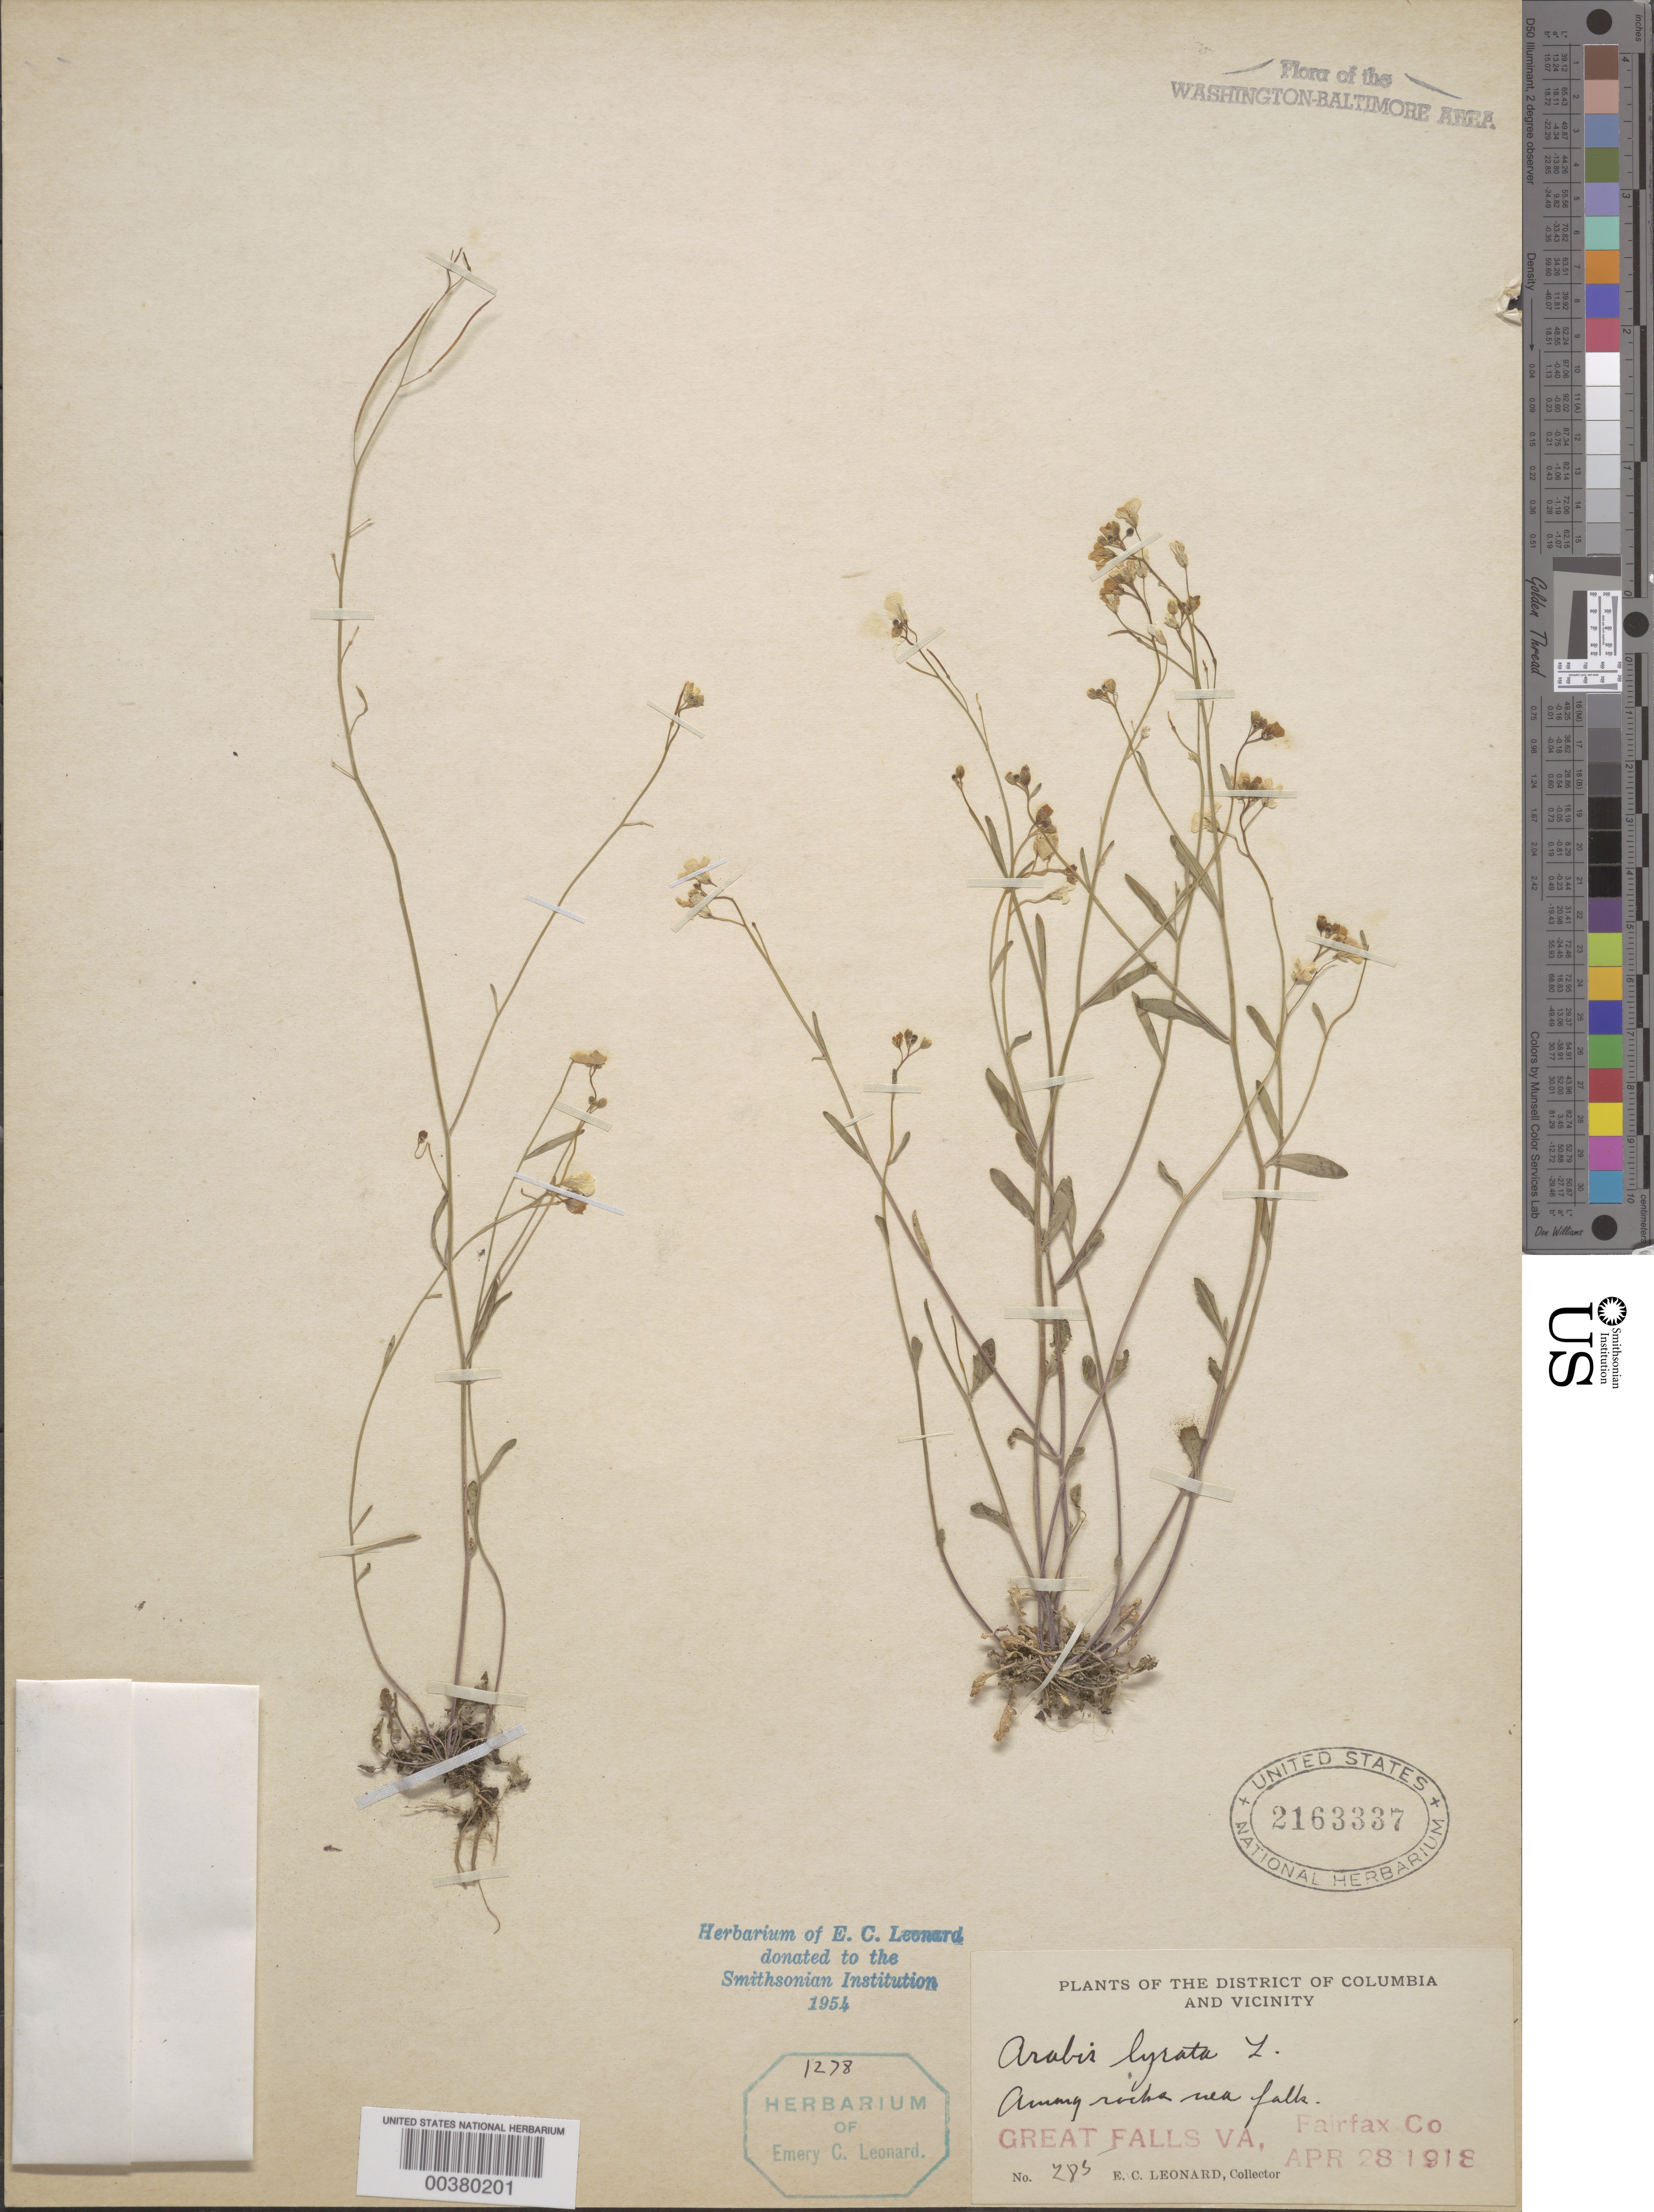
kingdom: Plantae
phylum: Tracheophyta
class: Magnoliopsida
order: Brassicales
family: Brassicaceae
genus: Arabidopsis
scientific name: Arabidopsis lyrata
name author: (L.) O'Kane & Al-Shehbaz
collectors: E. C. Leonard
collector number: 285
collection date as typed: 28 Apr 1918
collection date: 1918-04-28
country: United States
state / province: Virginia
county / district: Fairfax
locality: Great Falls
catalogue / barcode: US 2163337